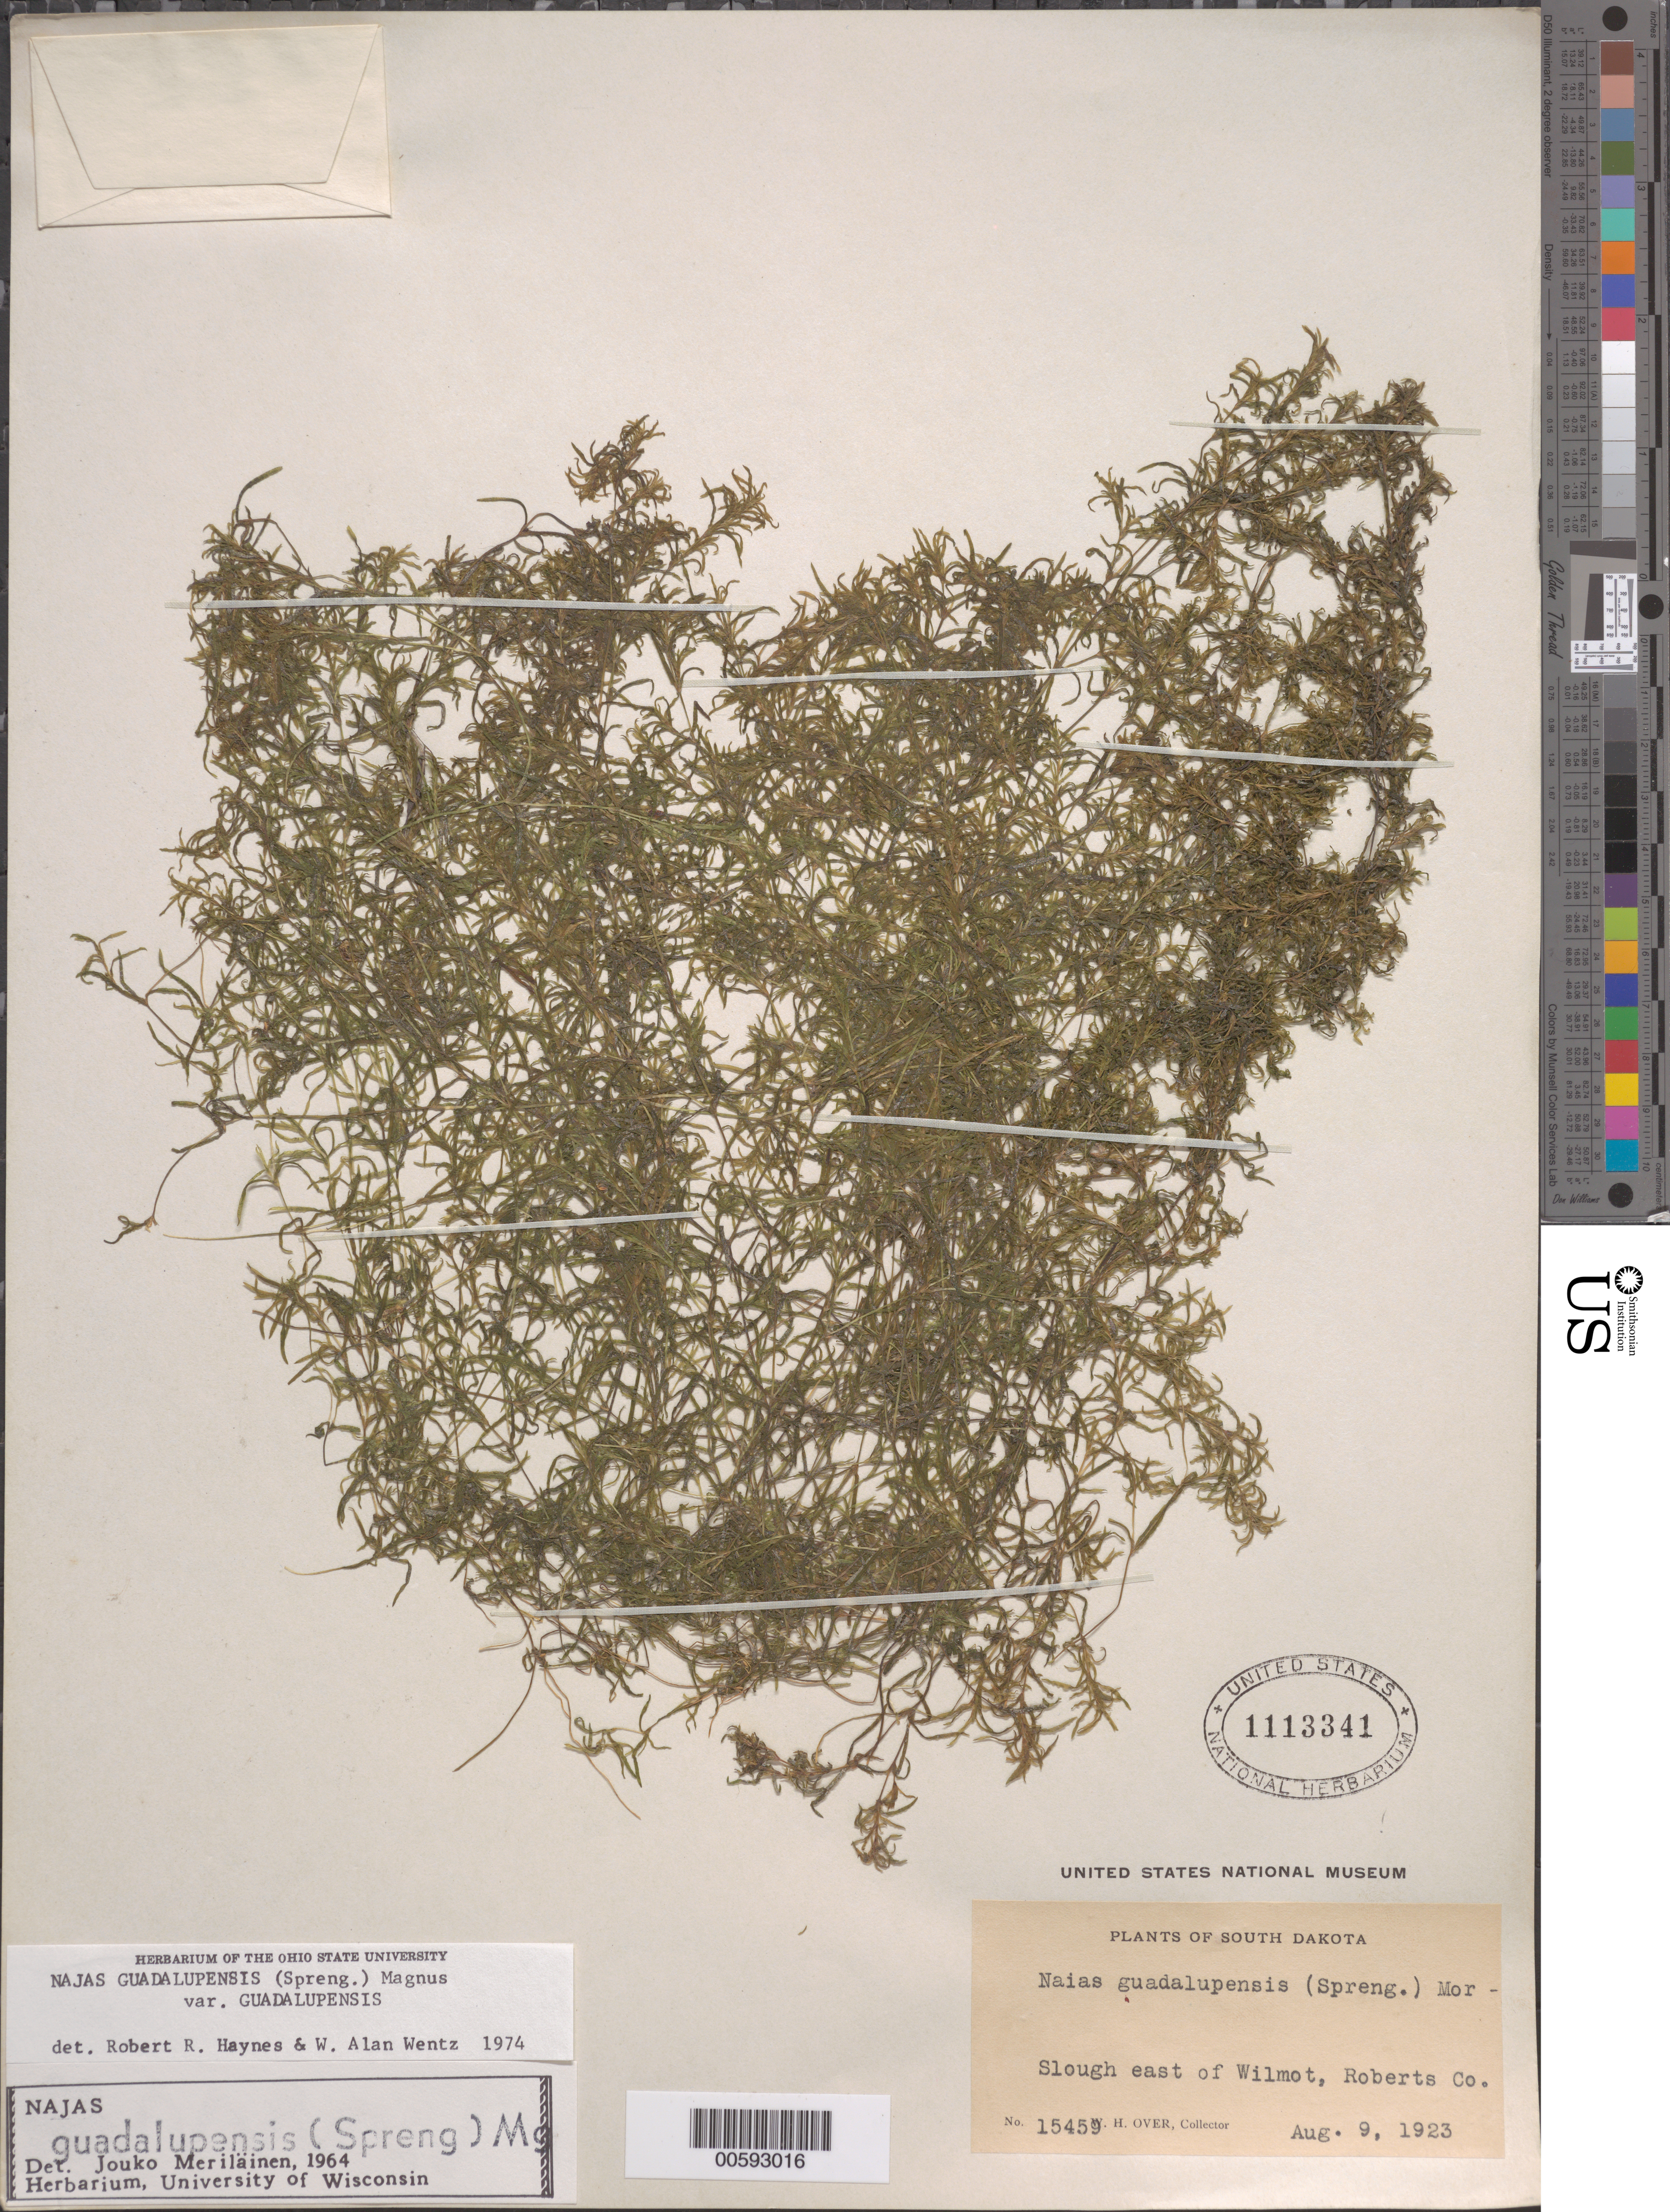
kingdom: Plantae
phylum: Tracheophyta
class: Liliopsida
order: Alismatales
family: Hydrocharitaceae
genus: Najas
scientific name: Najas guadalupensis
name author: (Spreng.) Magnus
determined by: Haynes, R. R.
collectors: W. Over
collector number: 15459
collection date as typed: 09 Aug 1923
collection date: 1923-08-09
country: United States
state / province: South Dakota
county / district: Roberts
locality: E of Wilmot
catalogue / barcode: US 1113341